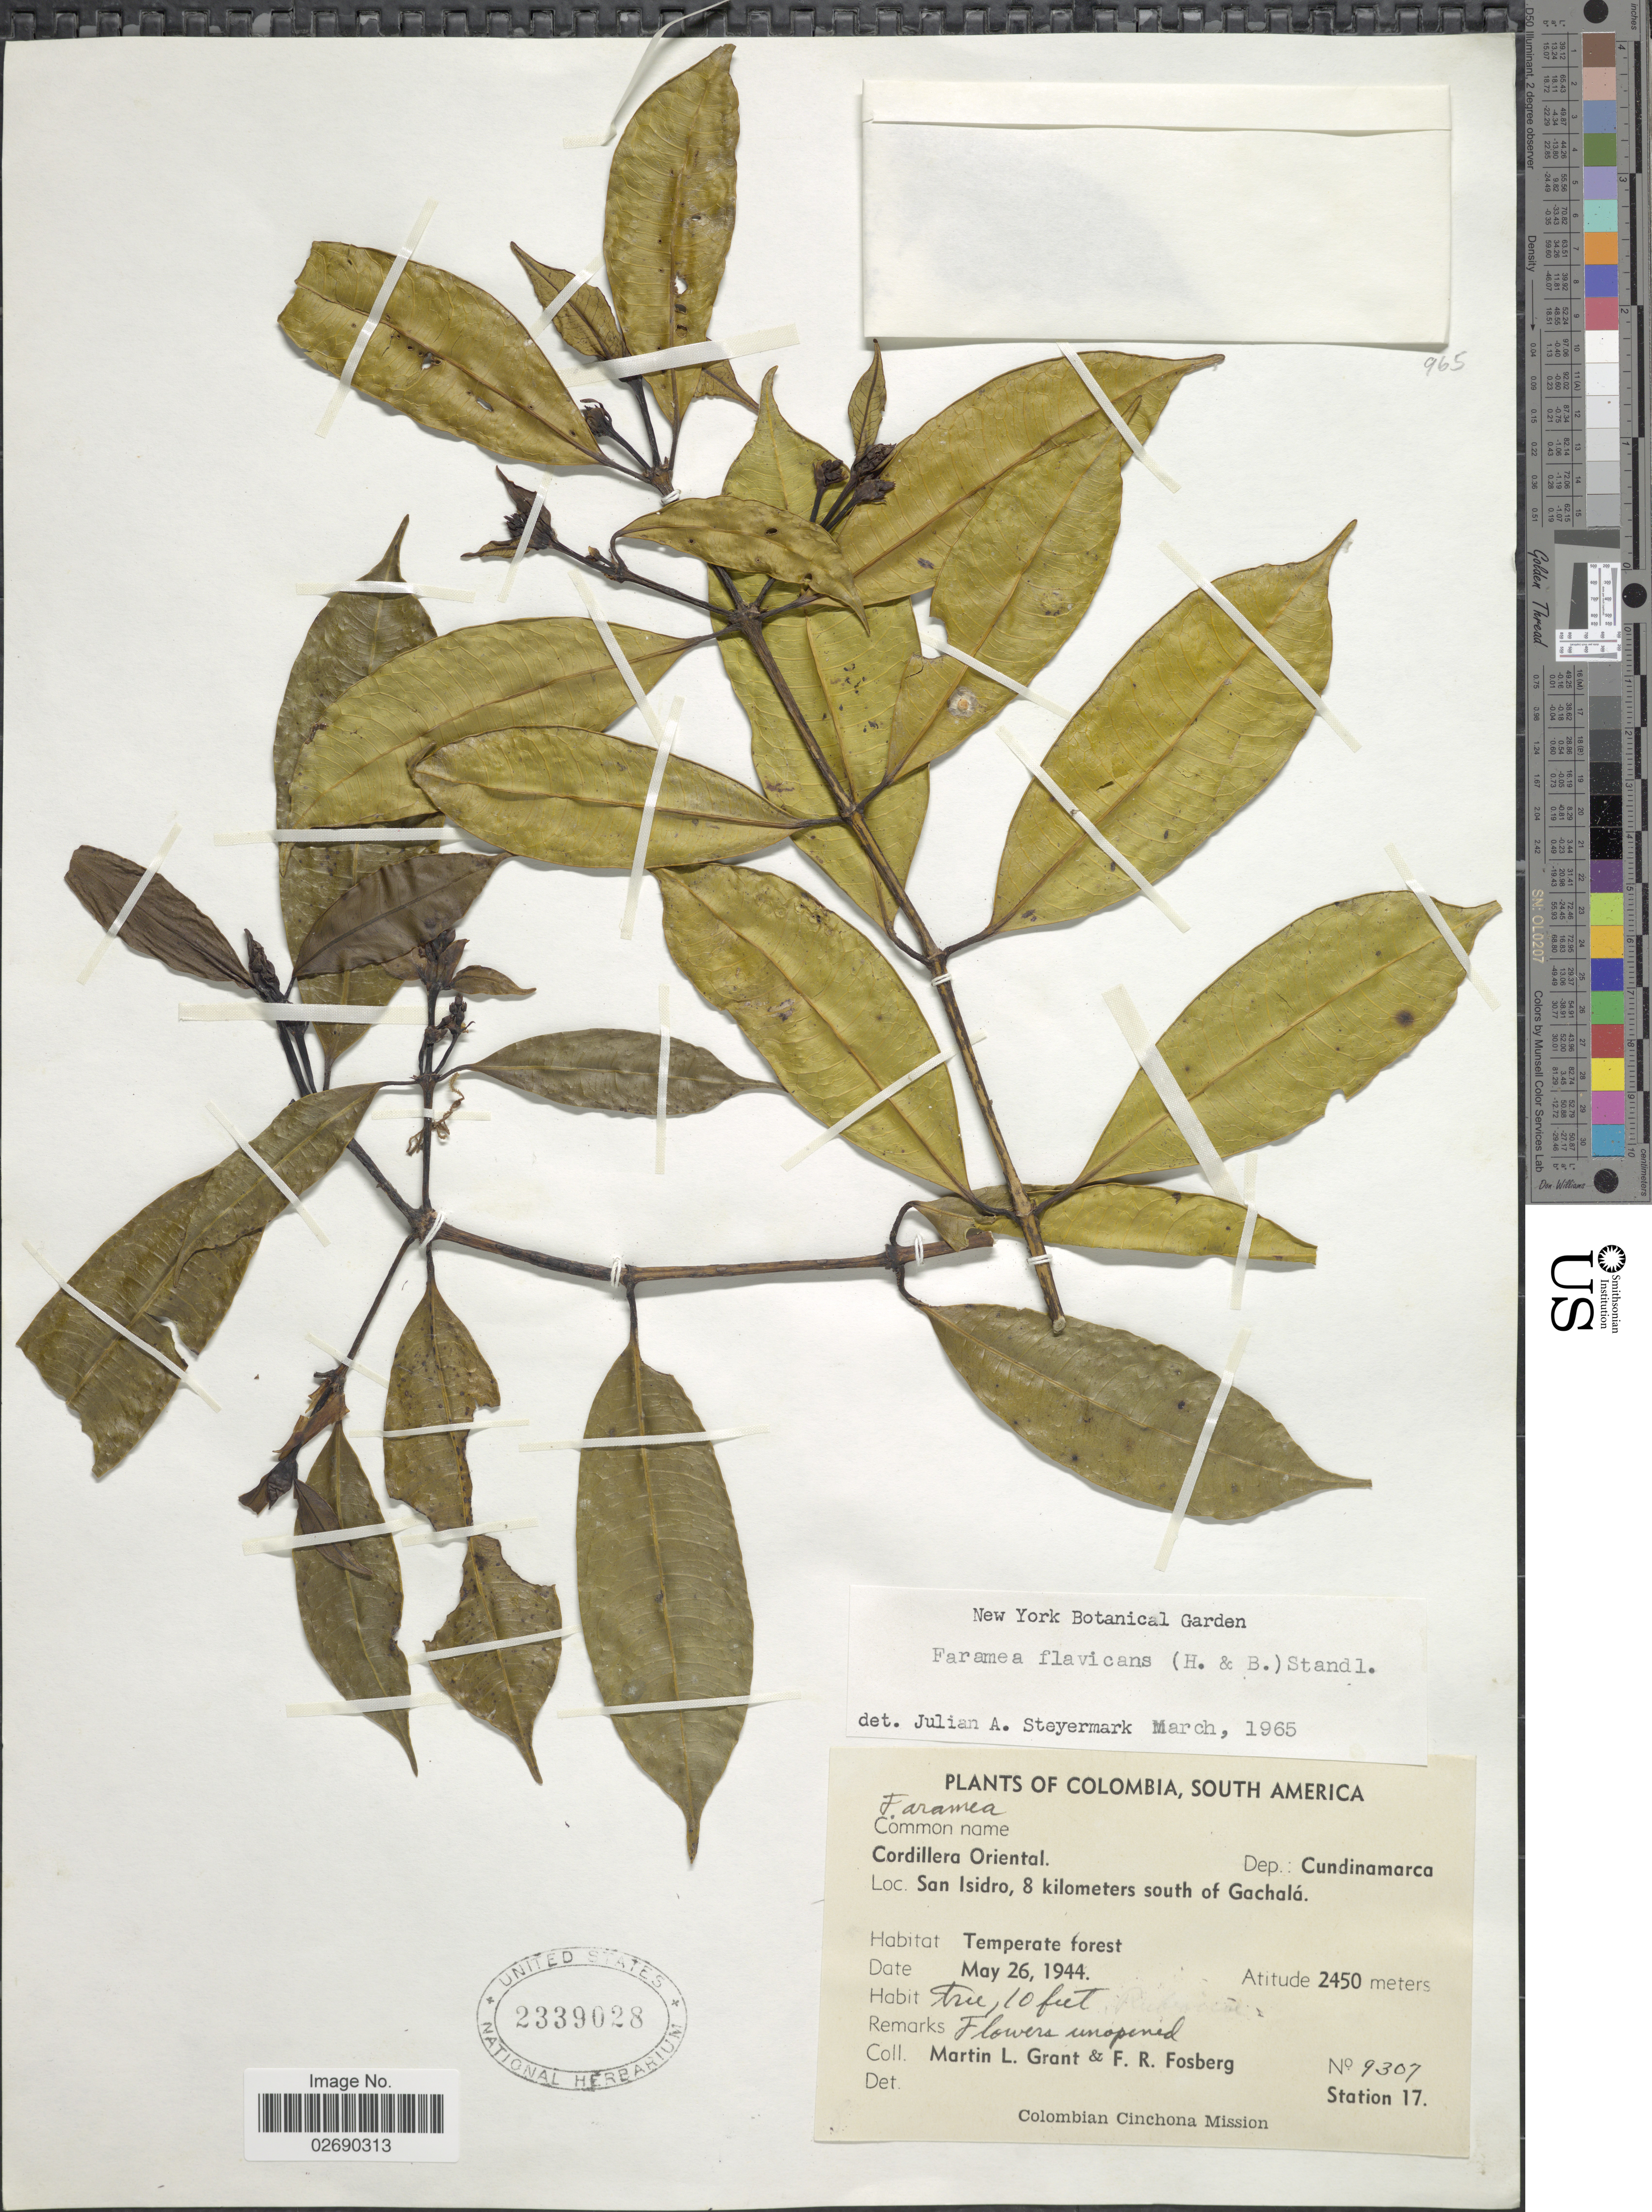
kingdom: Plantae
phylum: Tracheophyta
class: Magnoliopsida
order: Gentianales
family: Rubiaceae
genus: Faramea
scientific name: Faramea flavicans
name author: (Roem. & Schult.) Standl.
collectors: M. L. Grant & F. R. Fosberg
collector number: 9307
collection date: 1944-05-26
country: Colombia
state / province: Cundinamarca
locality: Cordillera Oriental, Dep: Cundinamarca, San isidro, 8 kilometers south of Gachalá, Temperate forest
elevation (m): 2450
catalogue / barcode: US 2339028